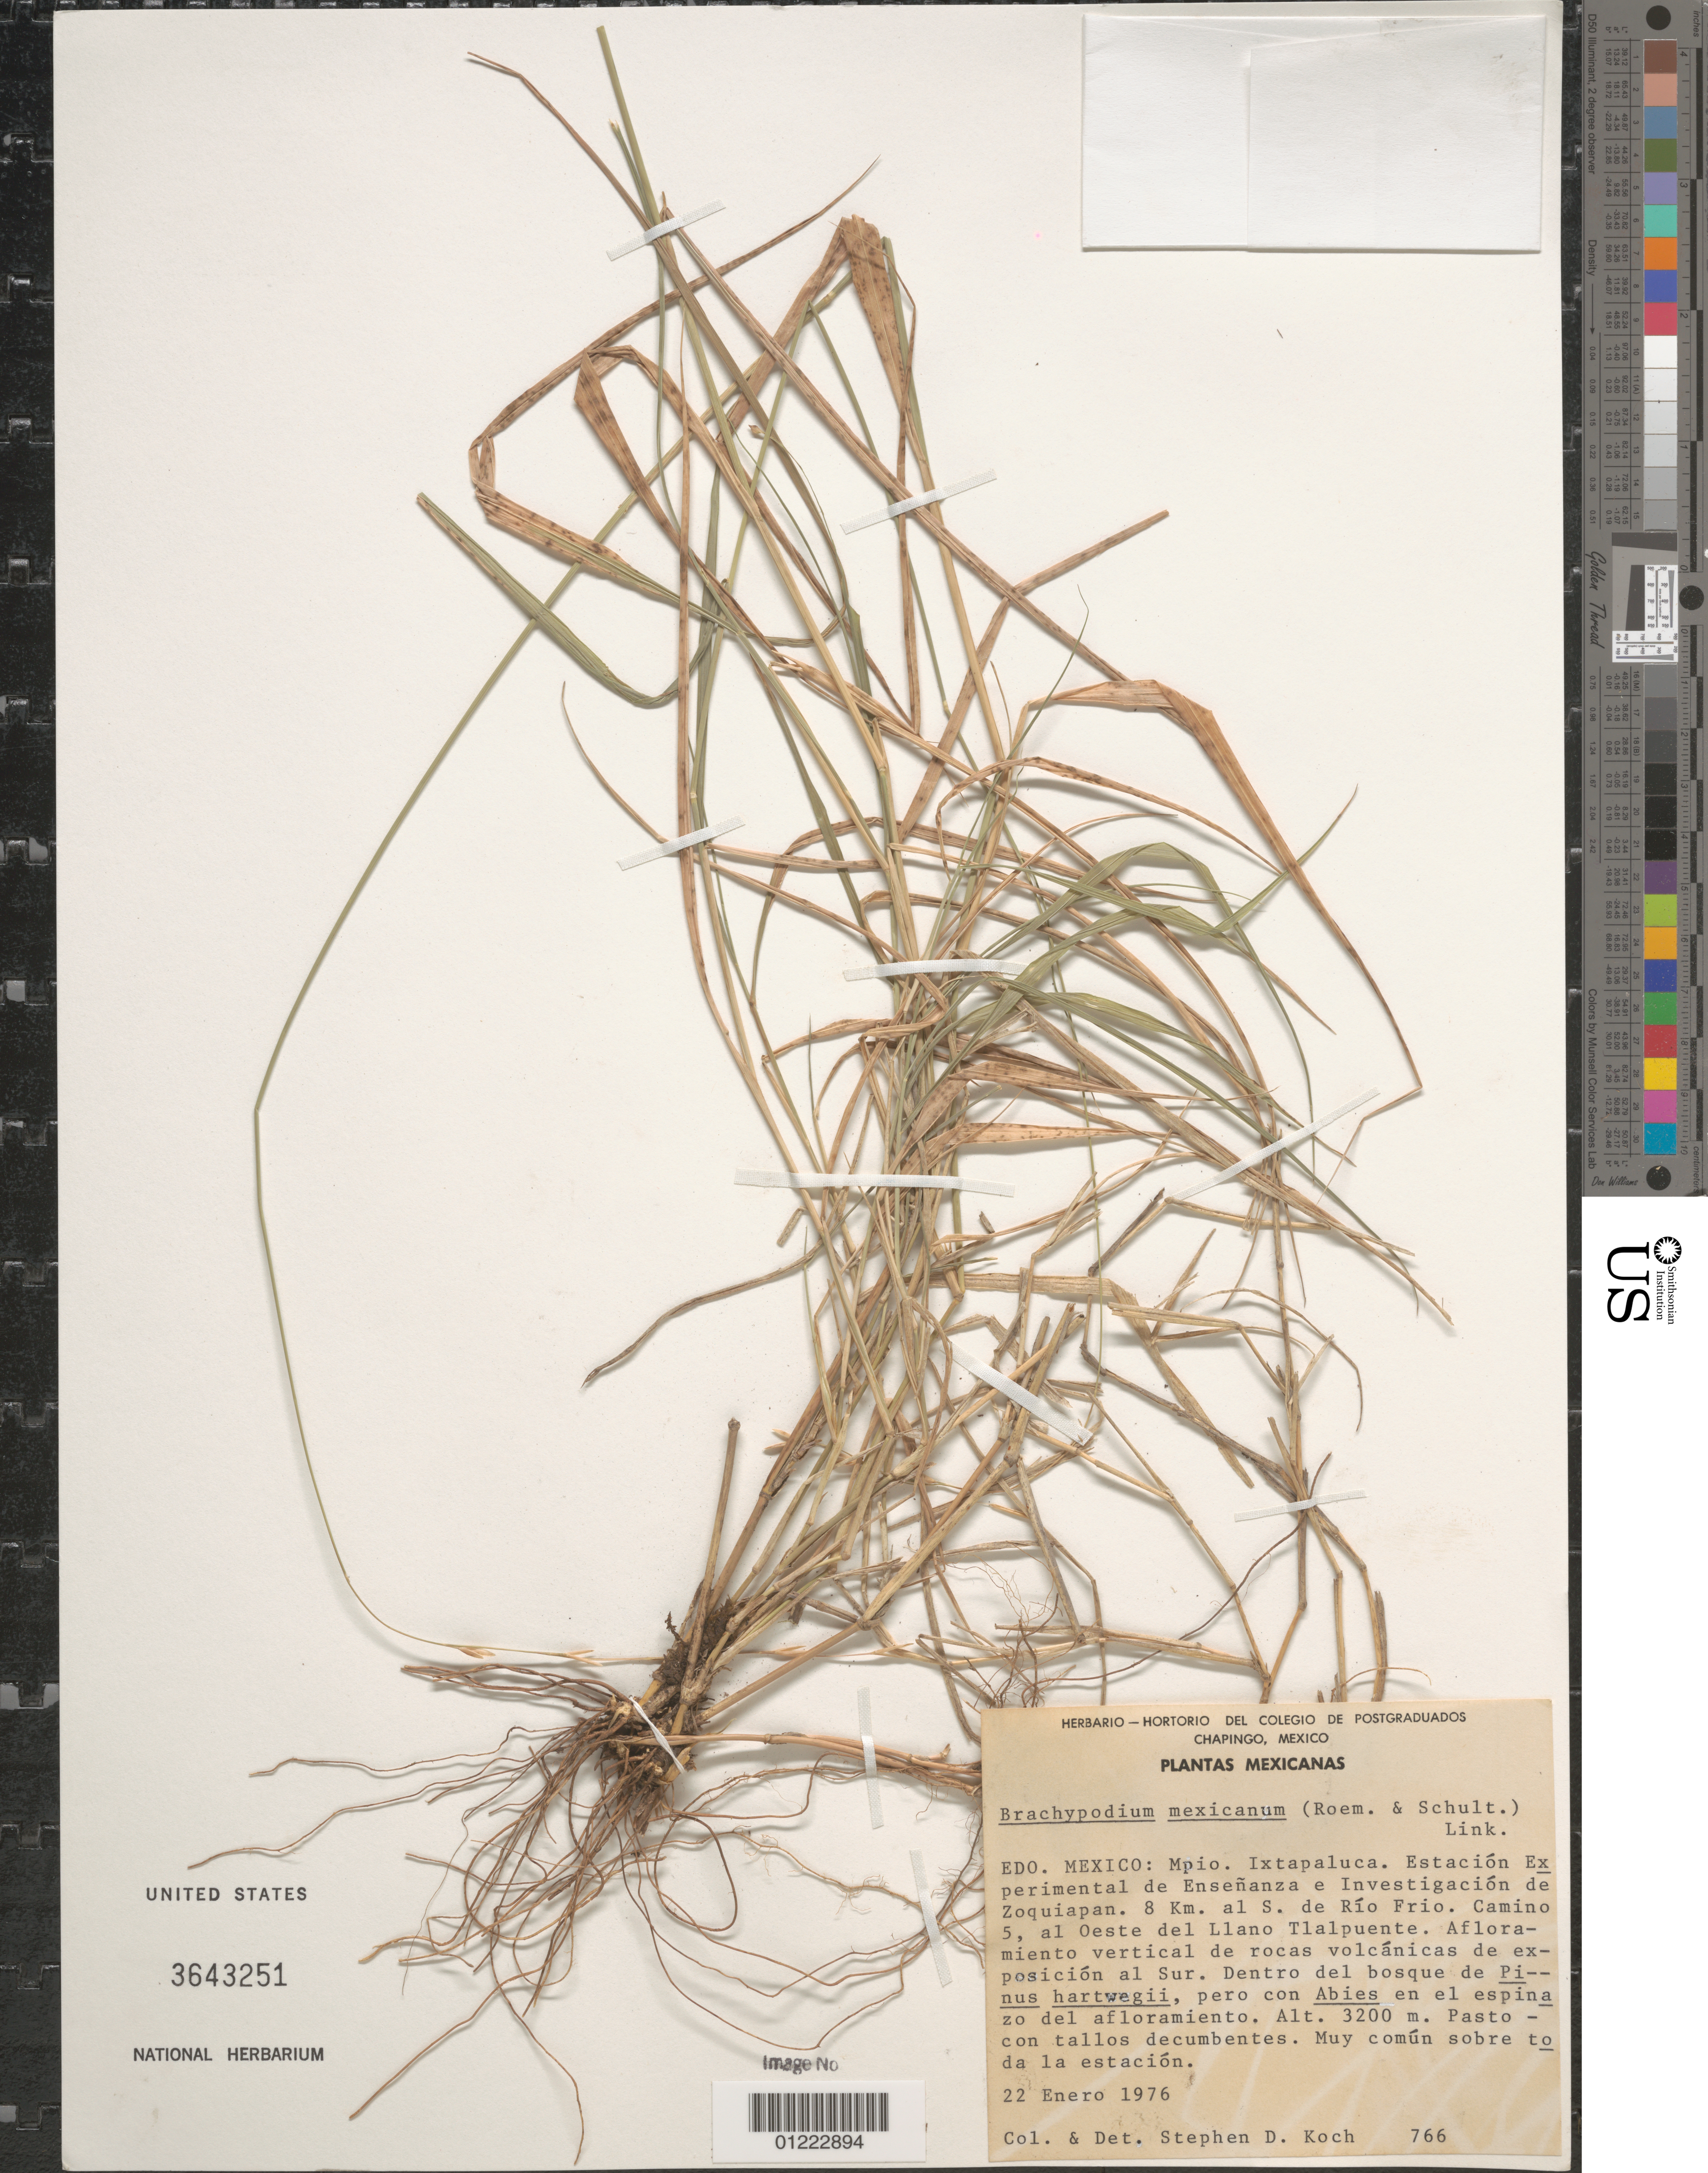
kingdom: Plantae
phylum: Tracheophyta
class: Liliopsida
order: Poales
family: Poaceae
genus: Brachypodium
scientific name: Brachypodium mexicanum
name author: (Roem. & Schult.) Link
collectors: S. D. Koch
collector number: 766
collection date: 1976-01-22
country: Mexico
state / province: México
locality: Mpio. Ixtapaluca. Estación Experimental de Enseñanza e Investigación de Zoquiapan. 8 Km. al S. de Río Frió. Camino 5, al Oeste del Llano Tlalpuente. ;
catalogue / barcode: US 3643251